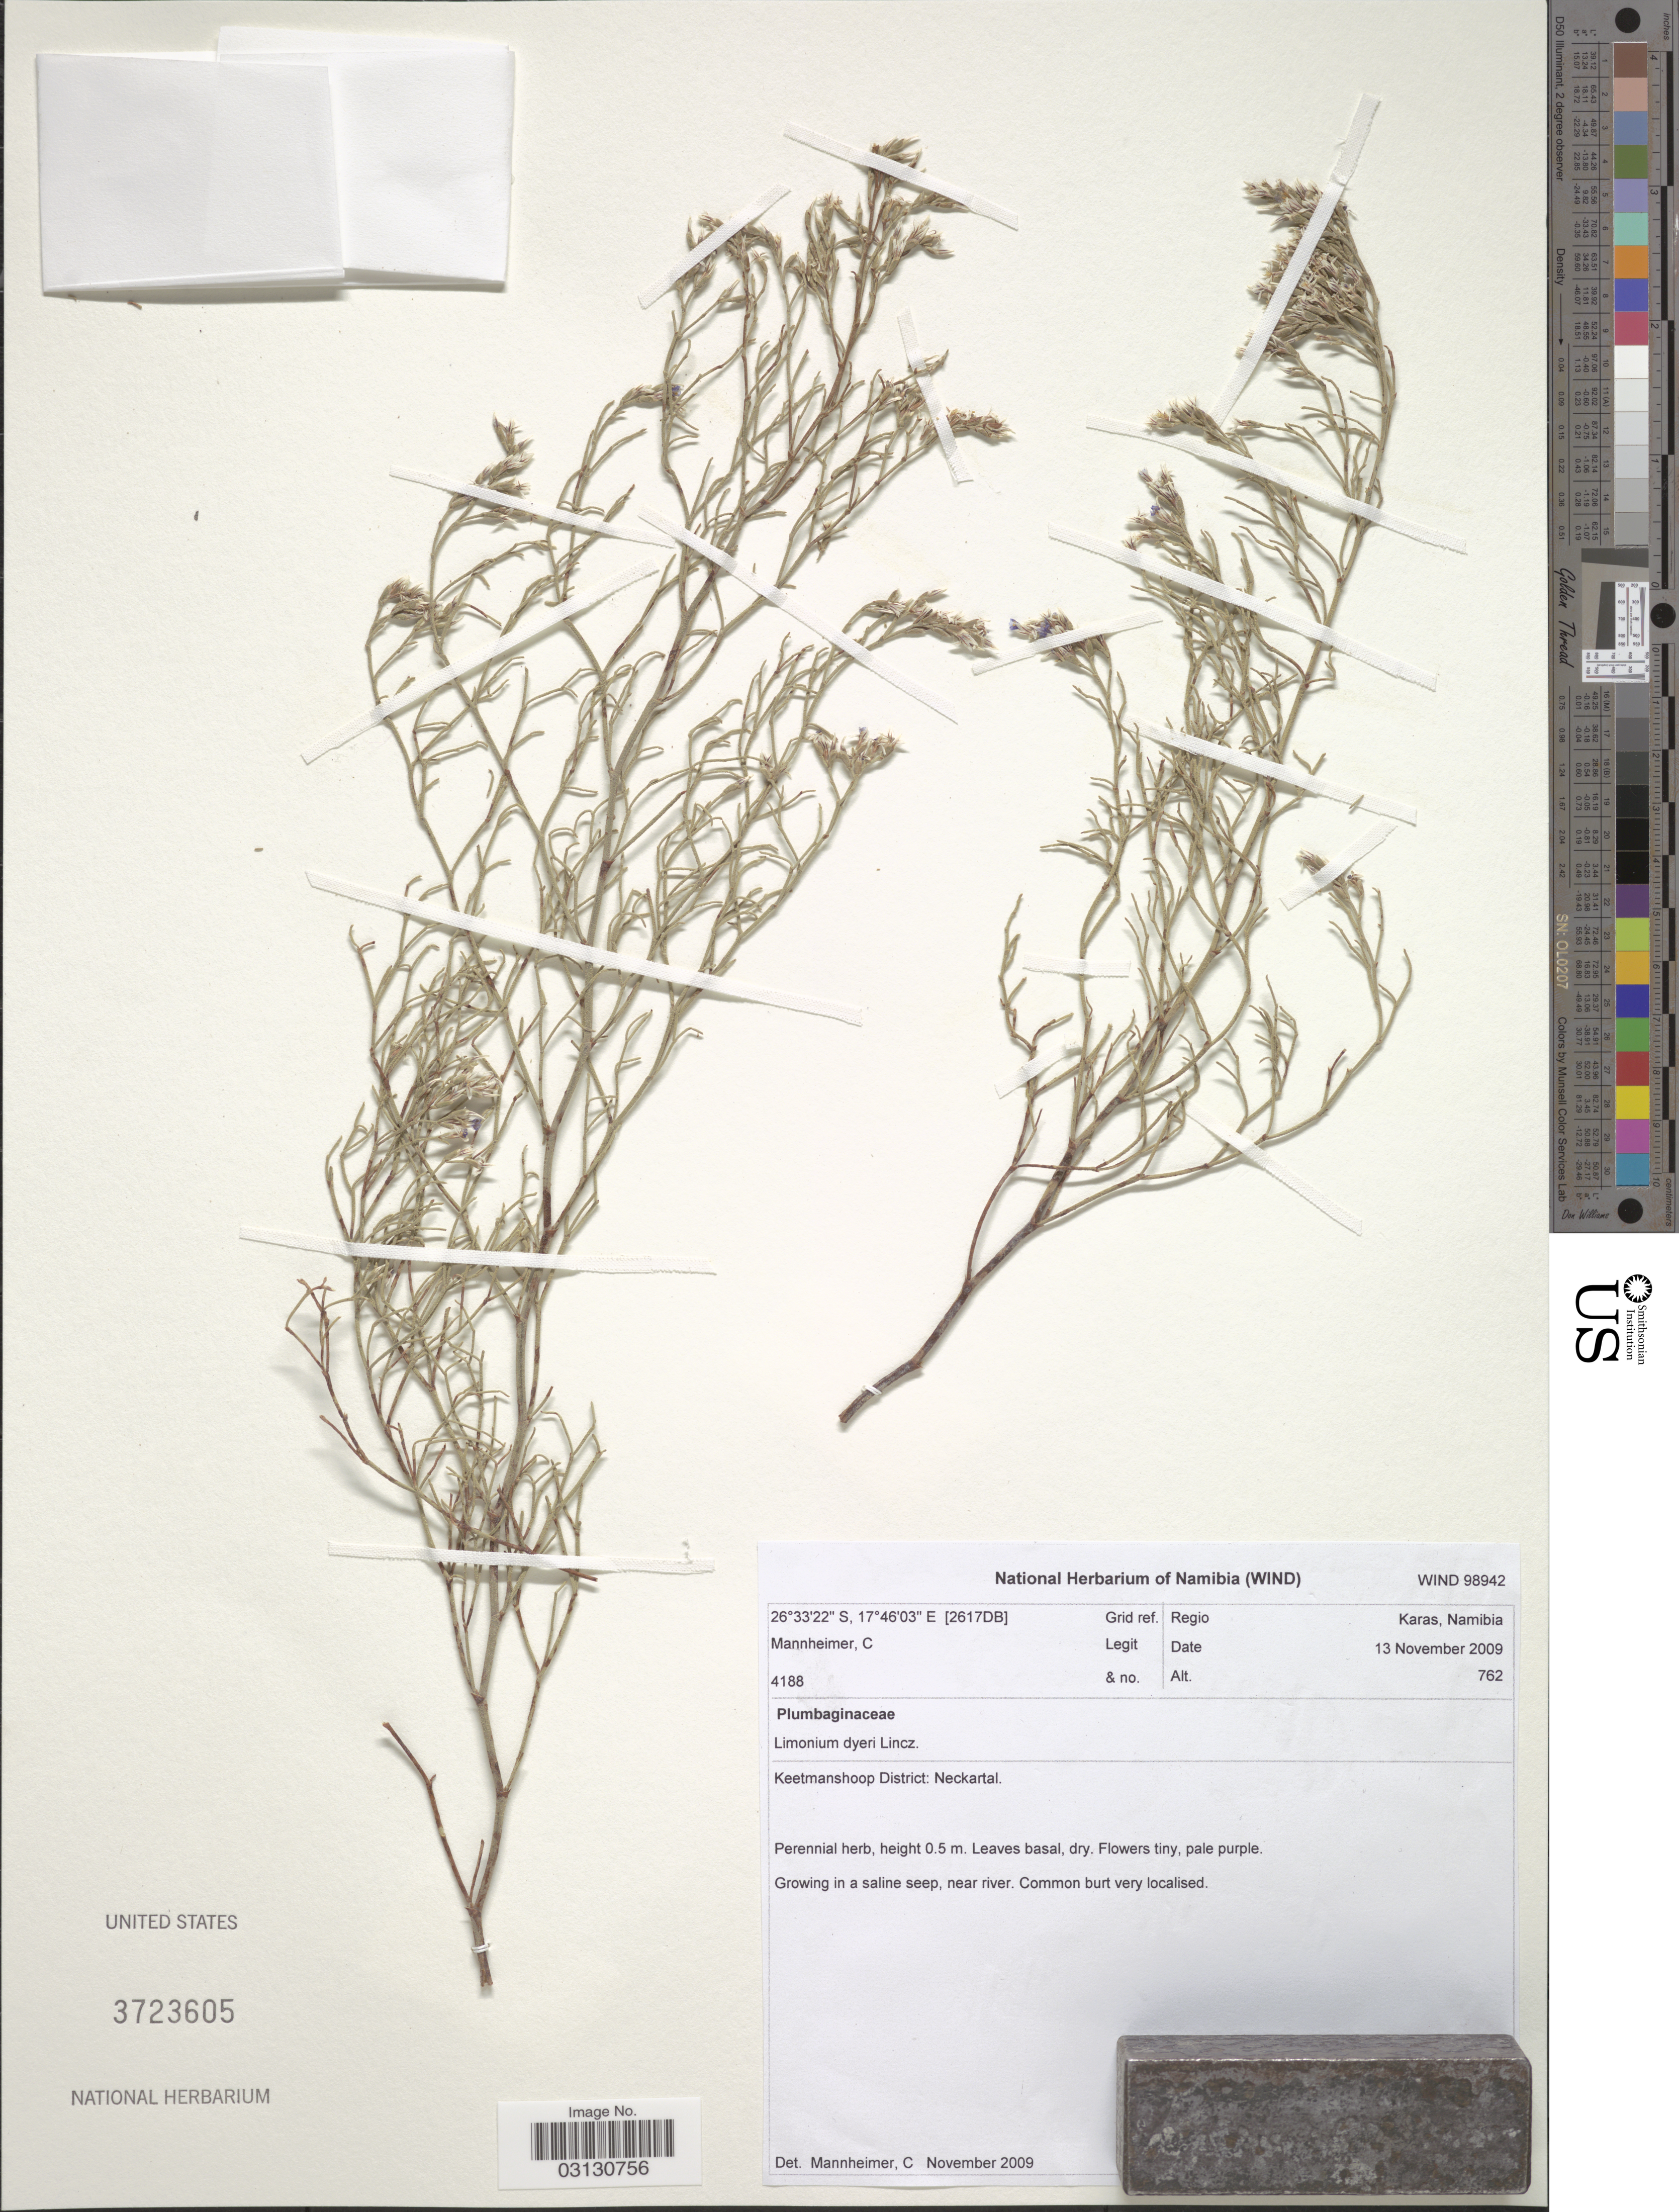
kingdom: Plantae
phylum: Tracheophyta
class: Magnoliopsida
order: Caryophyllales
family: Plumbaginaceae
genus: Limonium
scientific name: Limonium dyeri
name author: Lincz.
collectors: C. A. Mannheimer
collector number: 4188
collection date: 2009-11-13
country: Namibia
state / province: Karas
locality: Regio Karas, Namibia, Grid Ref. [2617DB], Keetmanshoop District: Neckartal.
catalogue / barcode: US 3723605